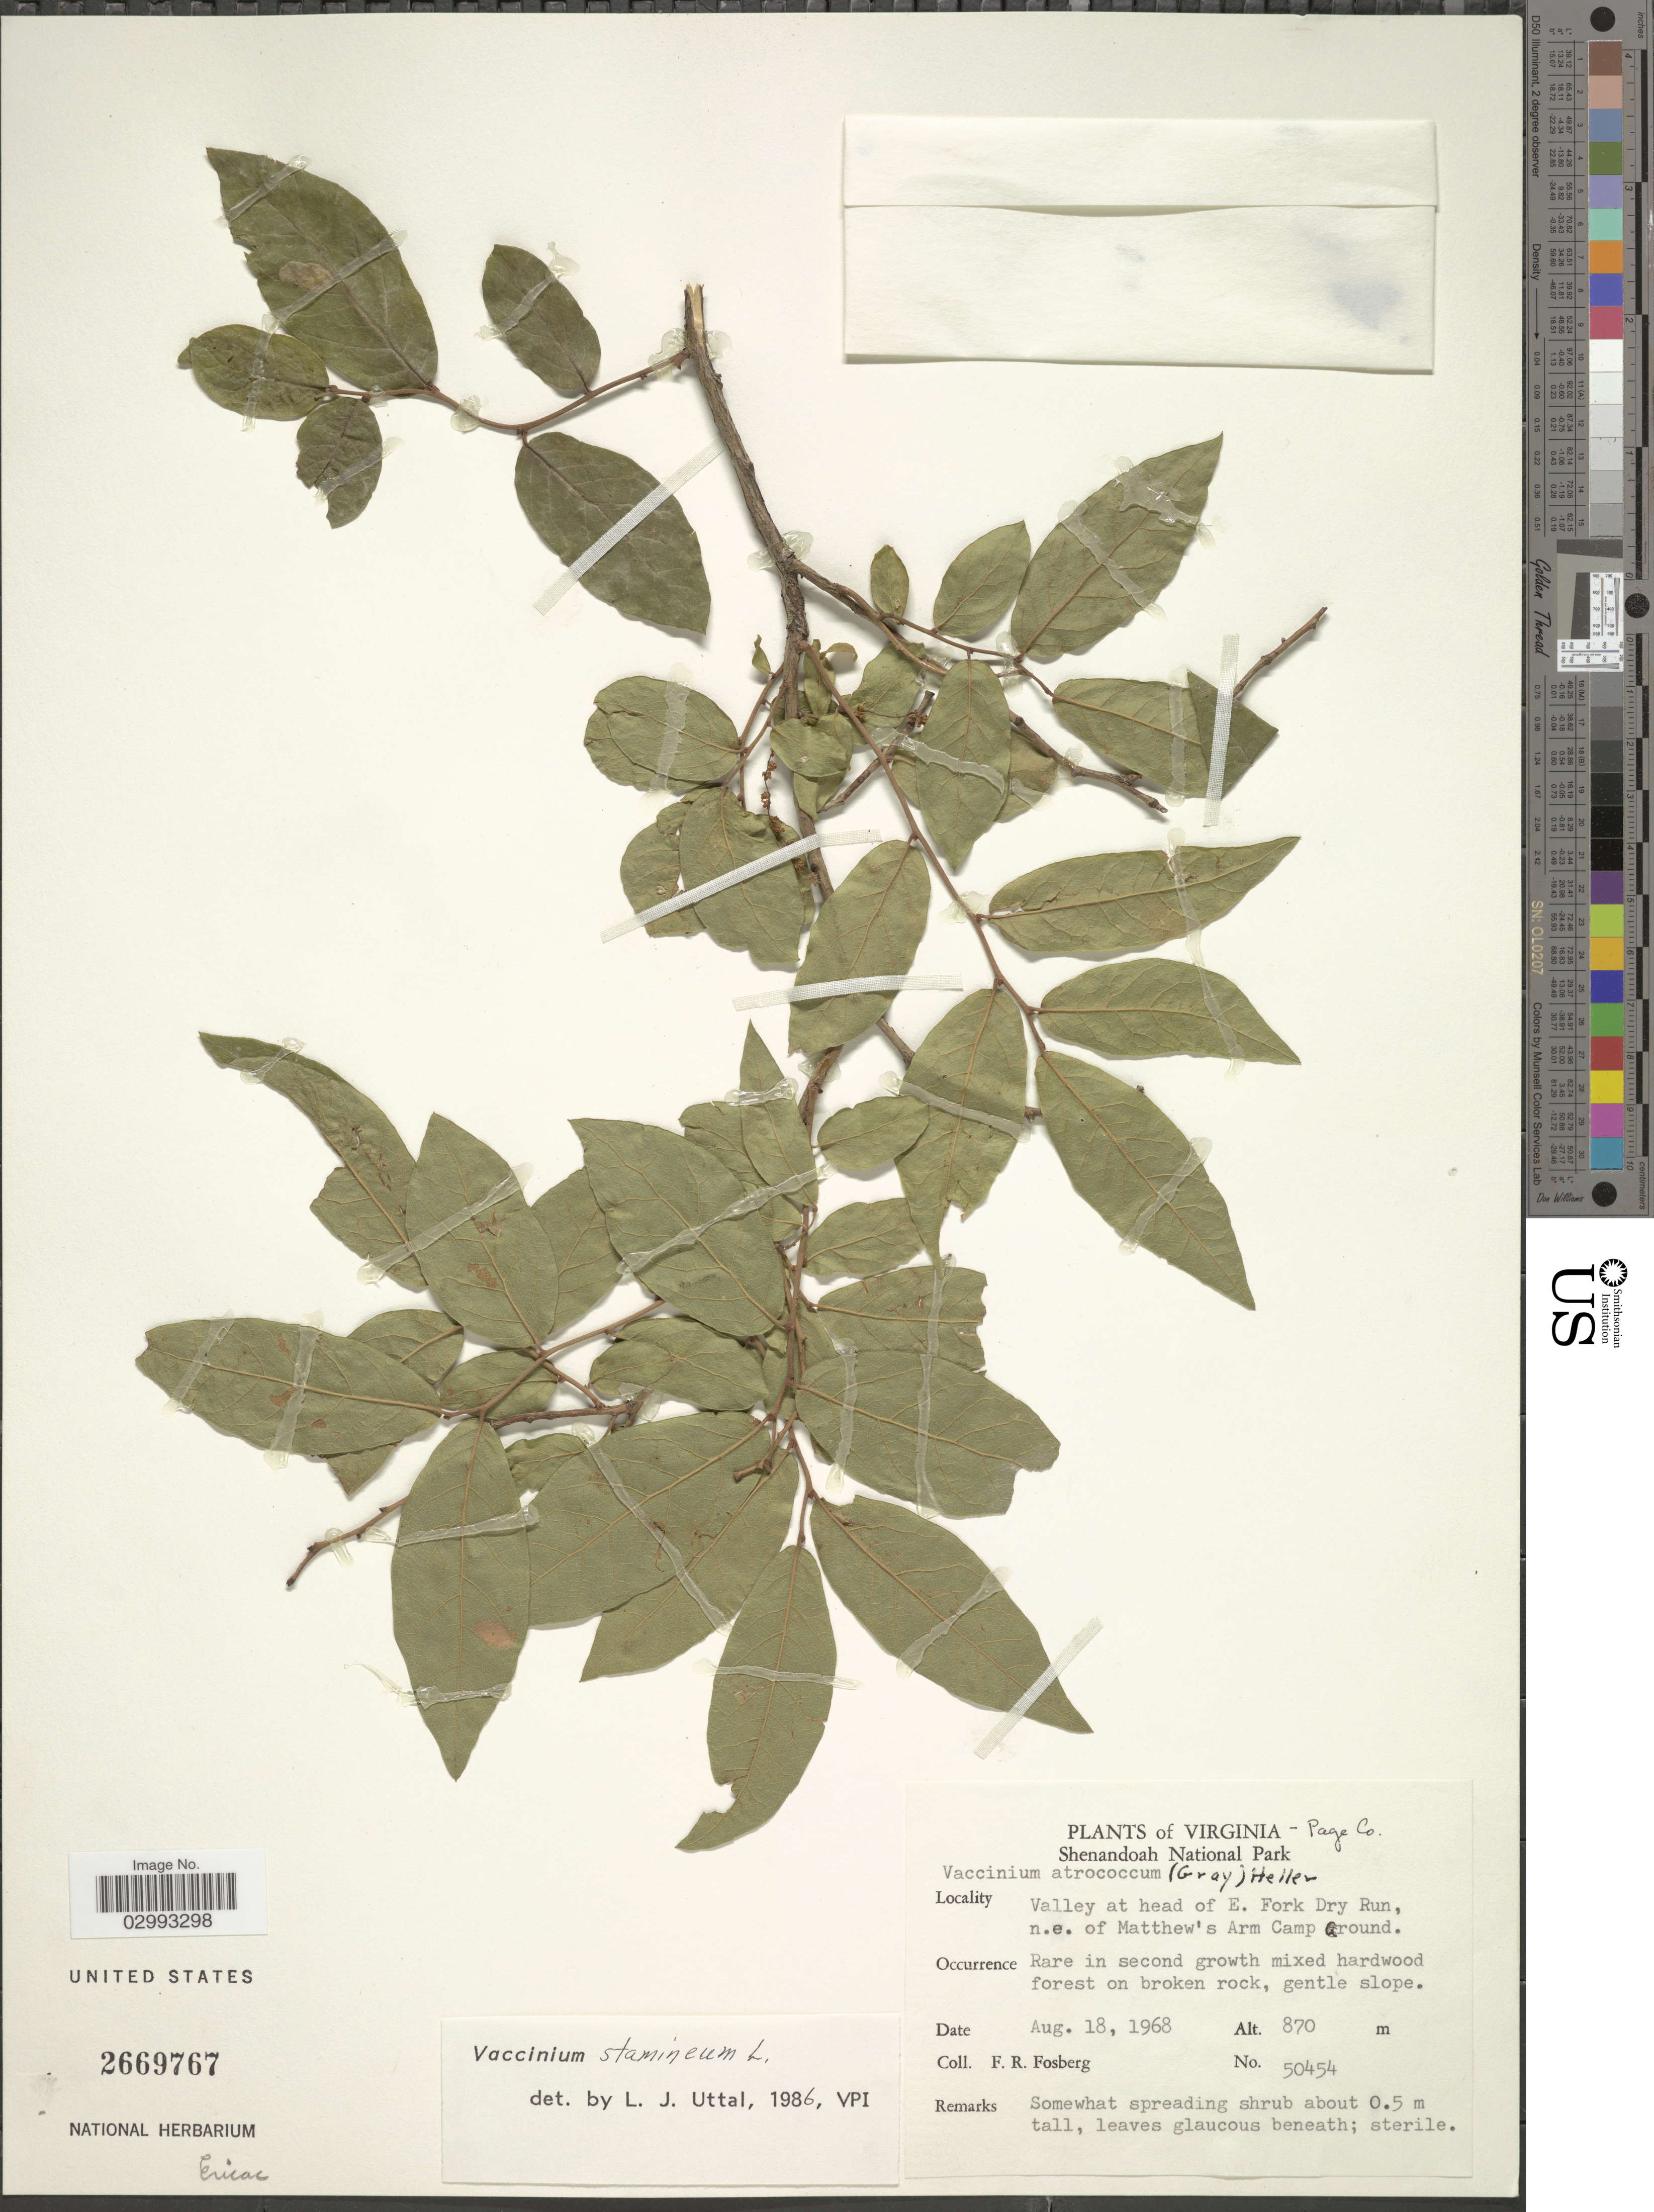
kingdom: Plantae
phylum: Tracheophyta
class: Magnoliopsida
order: Ericales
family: Ericaceae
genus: Polycodium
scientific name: Polycodium stamineum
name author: (L.) Greene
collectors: F. R. Fosberg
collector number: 50454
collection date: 1968-08-18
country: United States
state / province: Virginia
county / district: Page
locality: Shenandoah National Park. Valley at head of E. Fork Dry Run, n.e. of Matthew's Arm Camp Ground.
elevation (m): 870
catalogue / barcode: US 2669767